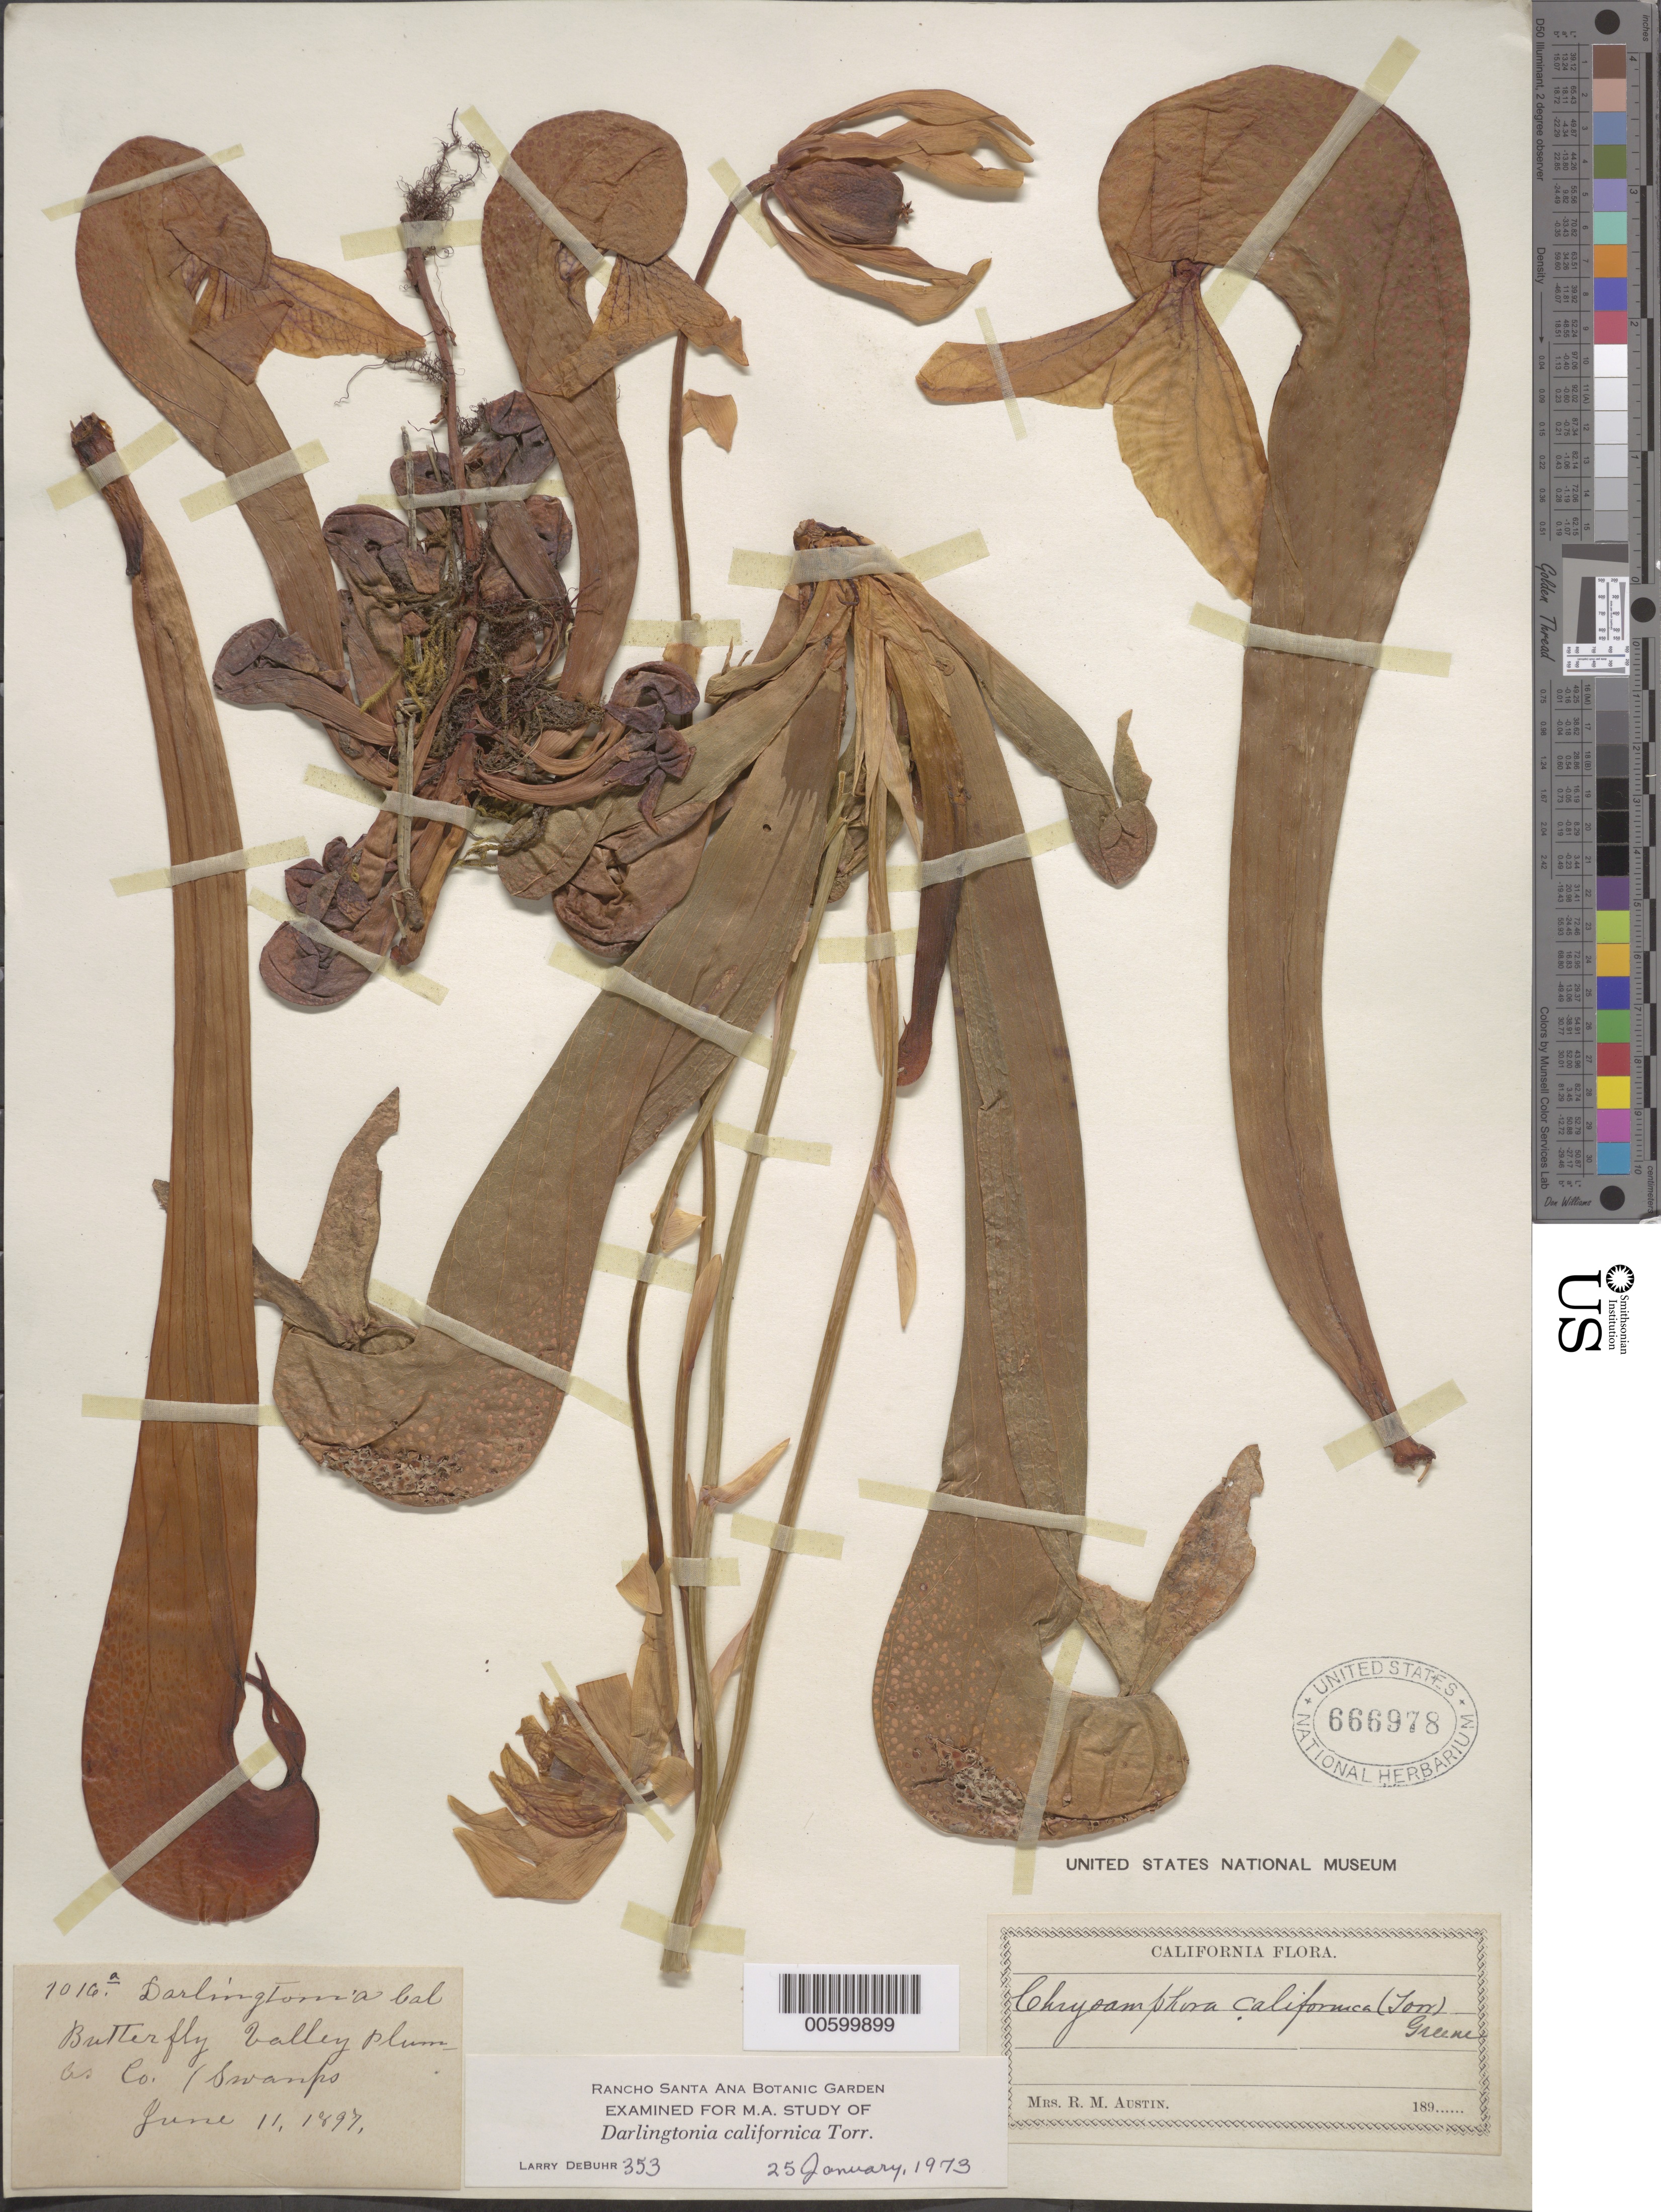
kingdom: Plantae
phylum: Tracheophyta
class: Magnoliopsida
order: Ericales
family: Sarraceniaceae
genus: Darlingtonia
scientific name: Darlingtonia californica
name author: Torr.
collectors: R. Austin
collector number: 1016a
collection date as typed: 11 Jun 1897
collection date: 1897-06-11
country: United States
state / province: California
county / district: Plumas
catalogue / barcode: US 666978